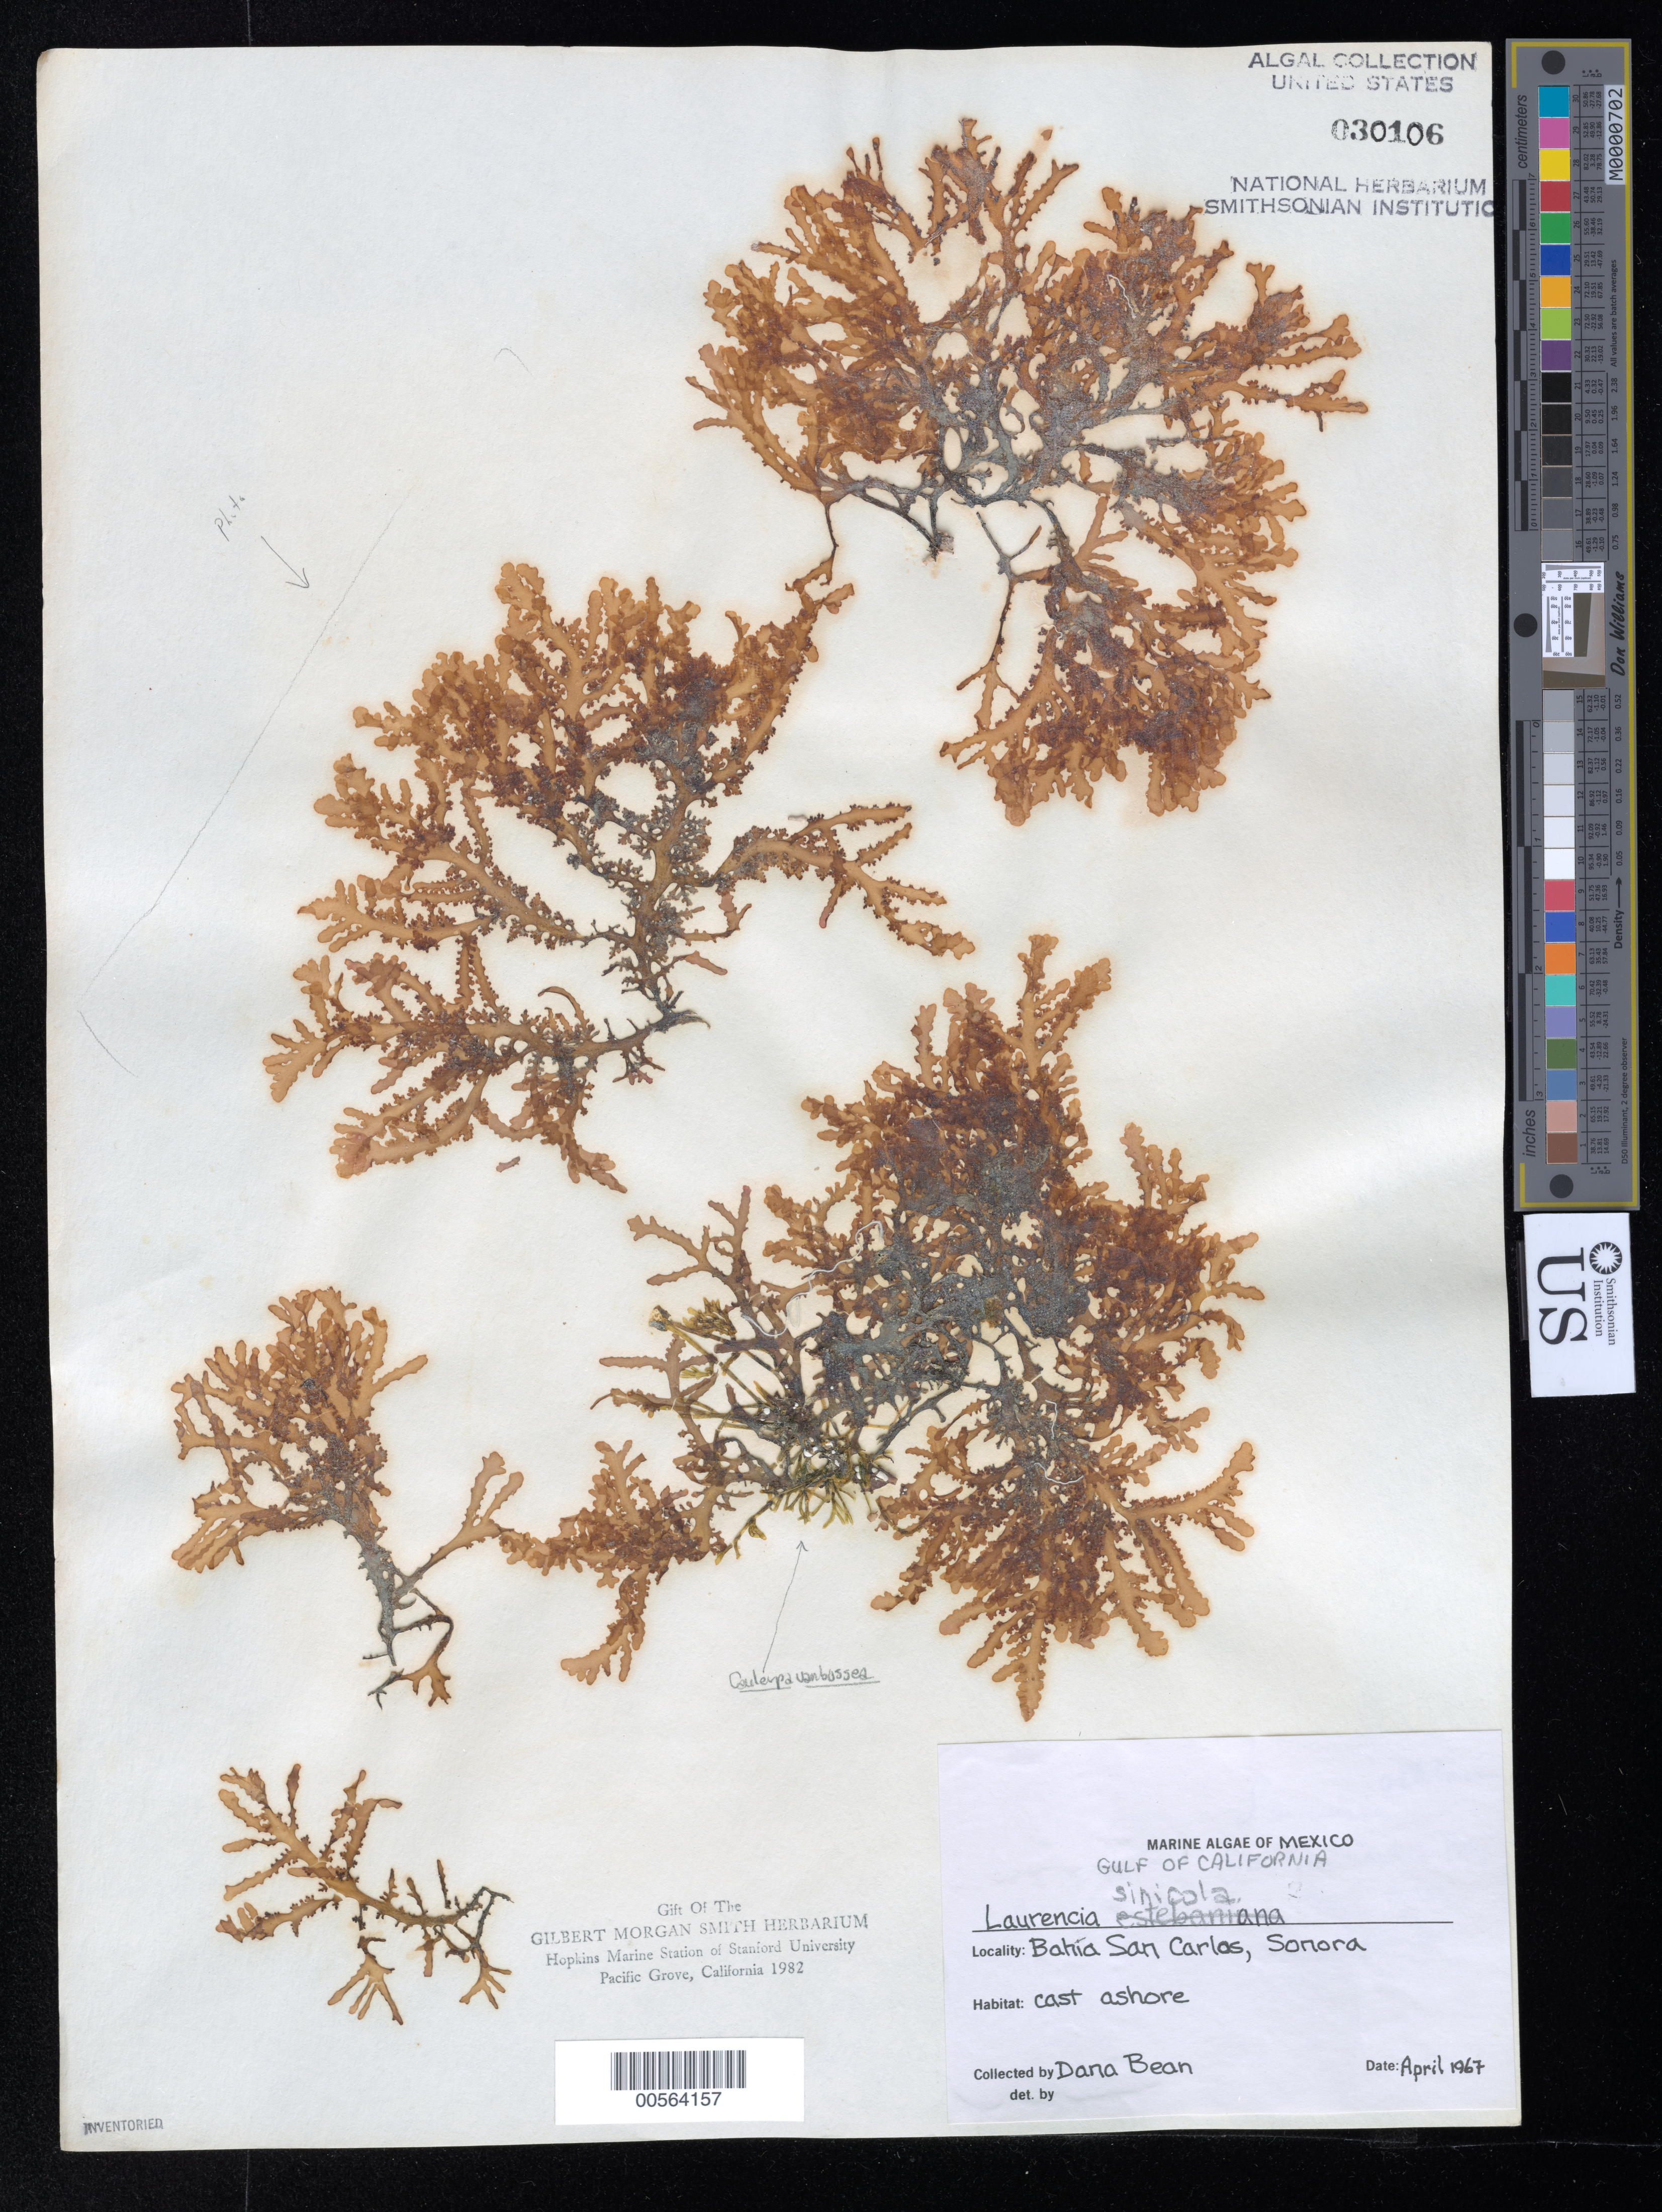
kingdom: Plantae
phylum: Rhodophyta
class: Florideophyceae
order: Ceramiales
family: Rhodomelaceae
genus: Laurencia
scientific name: Laurencia estebaniana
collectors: D. Bean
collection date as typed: Apr 1967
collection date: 1967-04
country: Mexico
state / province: Sonora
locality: Bahia San Carlos (San Carlos Bay)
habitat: cast ashore.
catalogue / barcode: US 30106